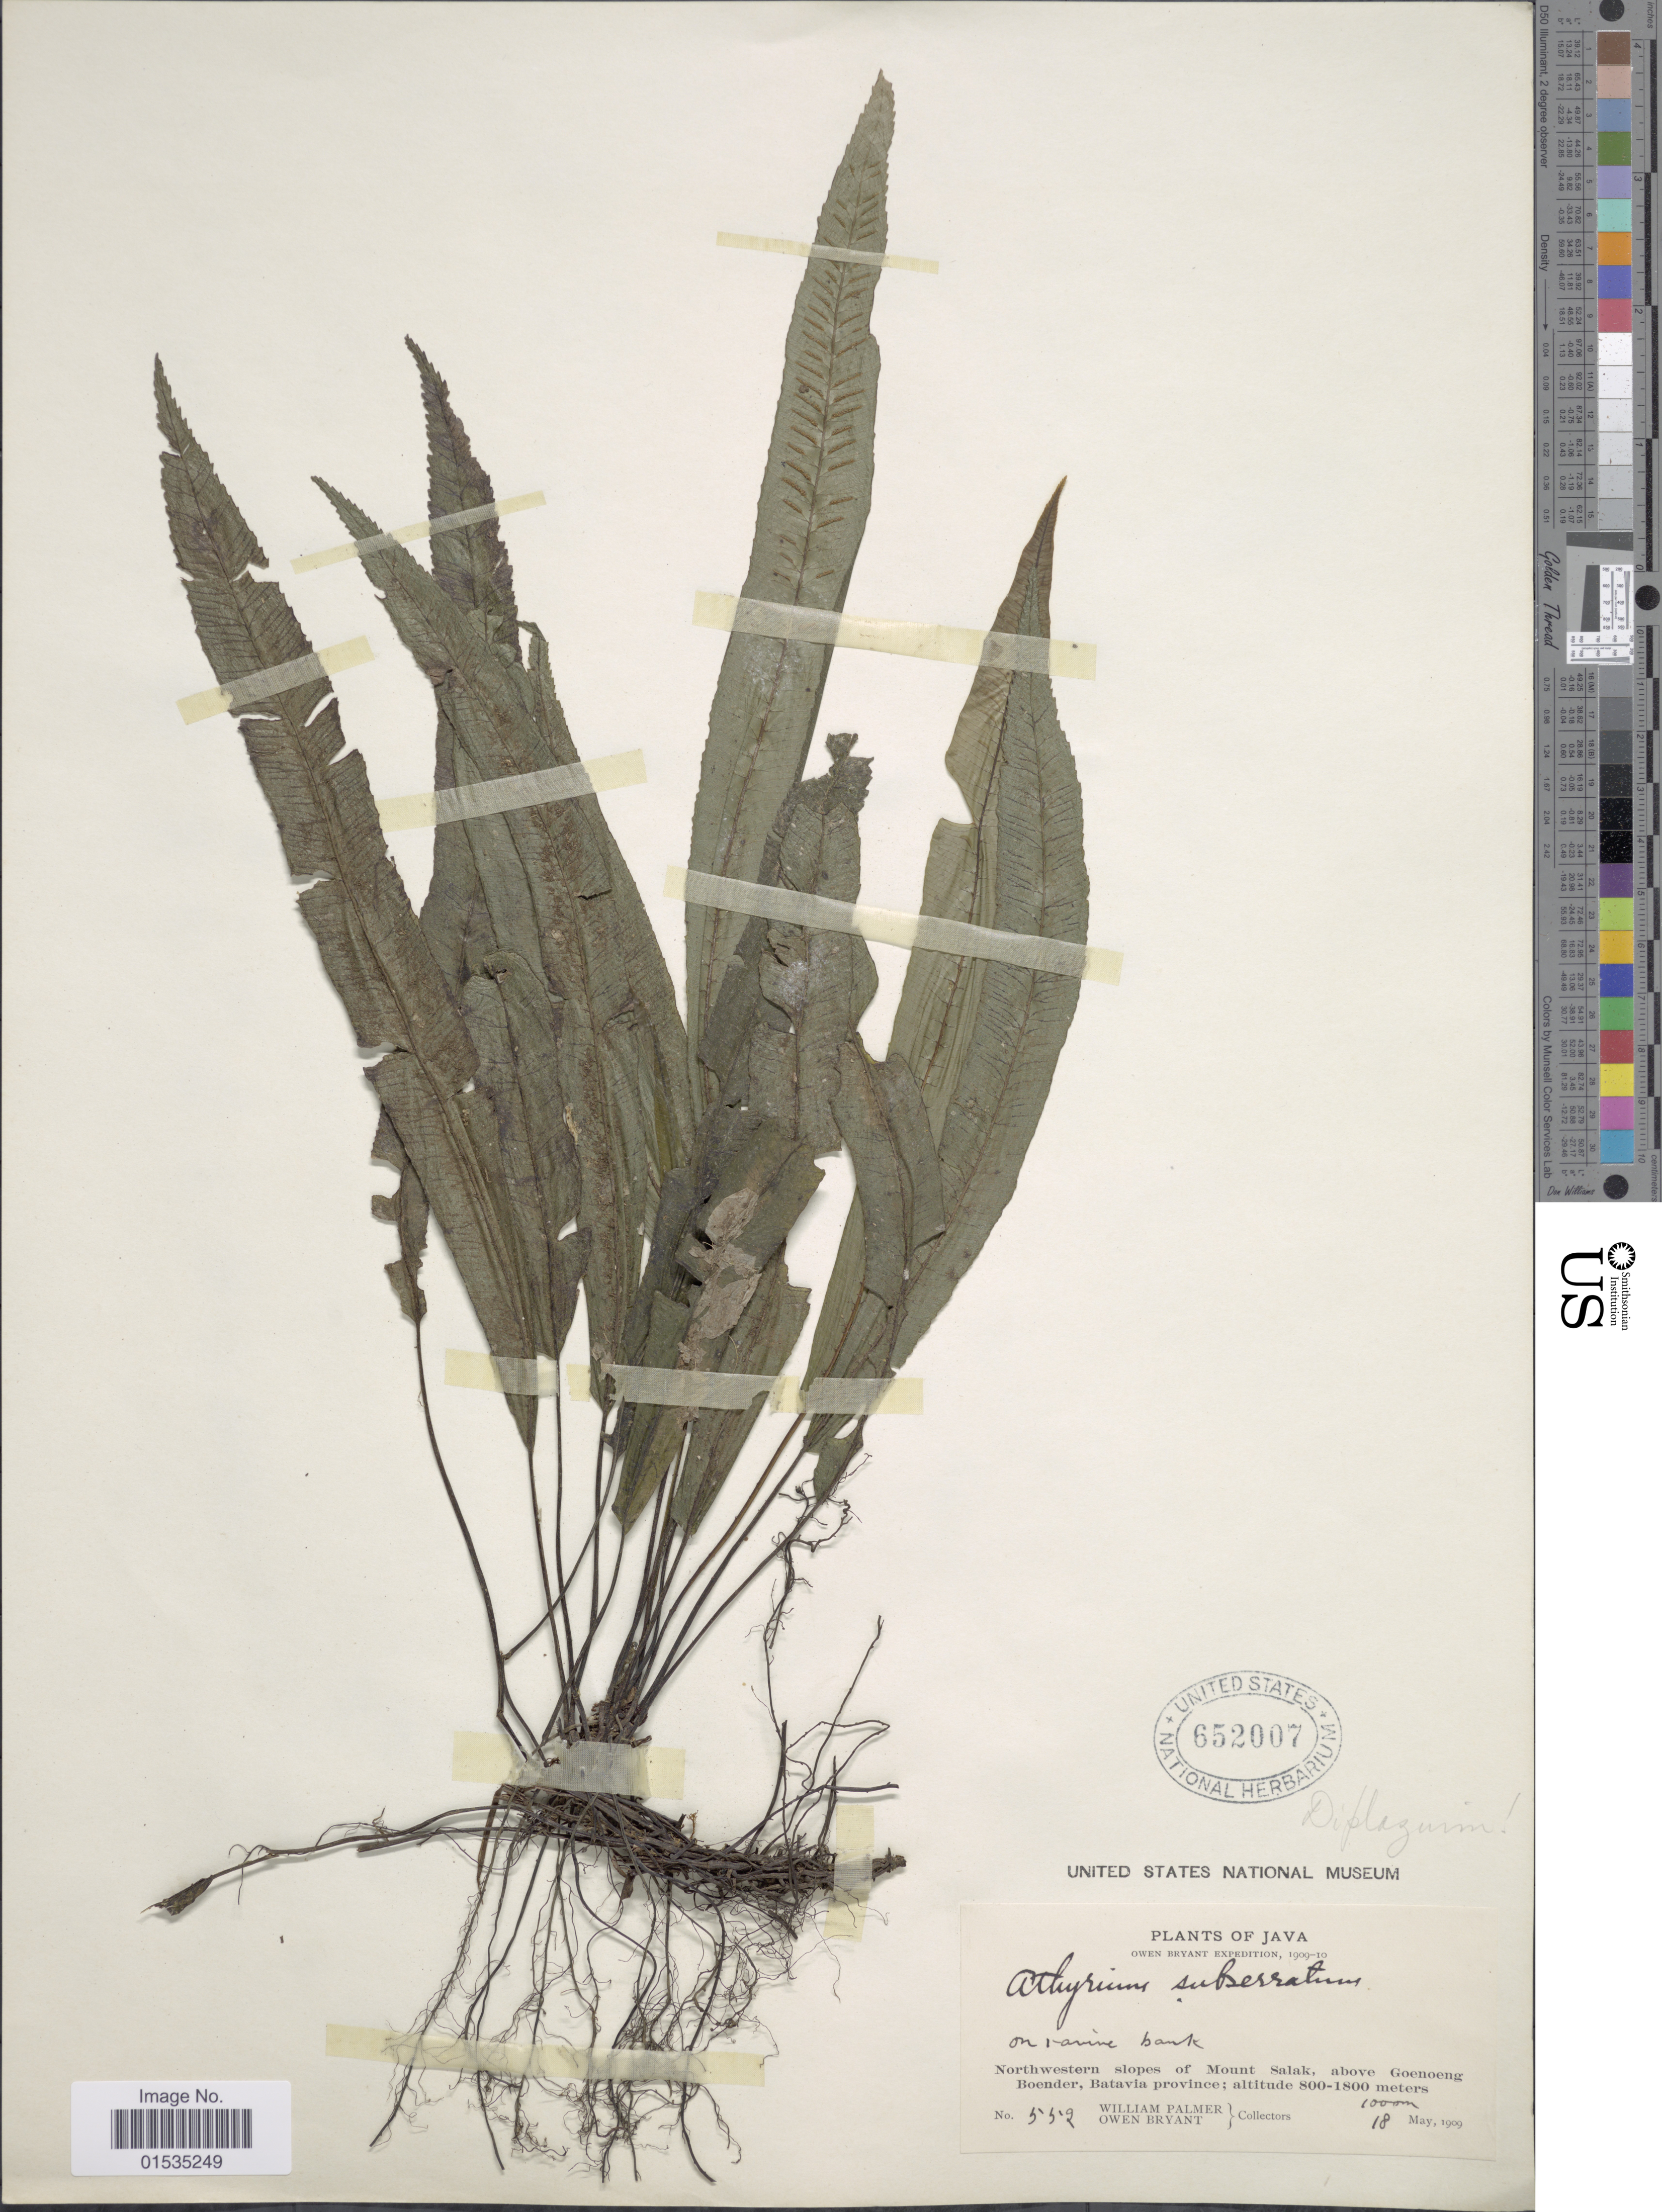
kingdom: Plantae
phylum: Tracheophyta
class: Polypodiopsida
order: Polypodiales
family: Athyriaceae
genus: Diplazium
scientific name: Diplazium subserratum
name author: (Blume) T. Moore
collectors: W. Palmer & O. Bryant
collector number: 552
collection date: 1909-05-18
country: Indonesia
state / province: Java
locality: Northwestern slopes of Mount Salak, above Goenoeng Boender, Batavia province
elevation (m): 1000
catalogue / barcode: US 652007